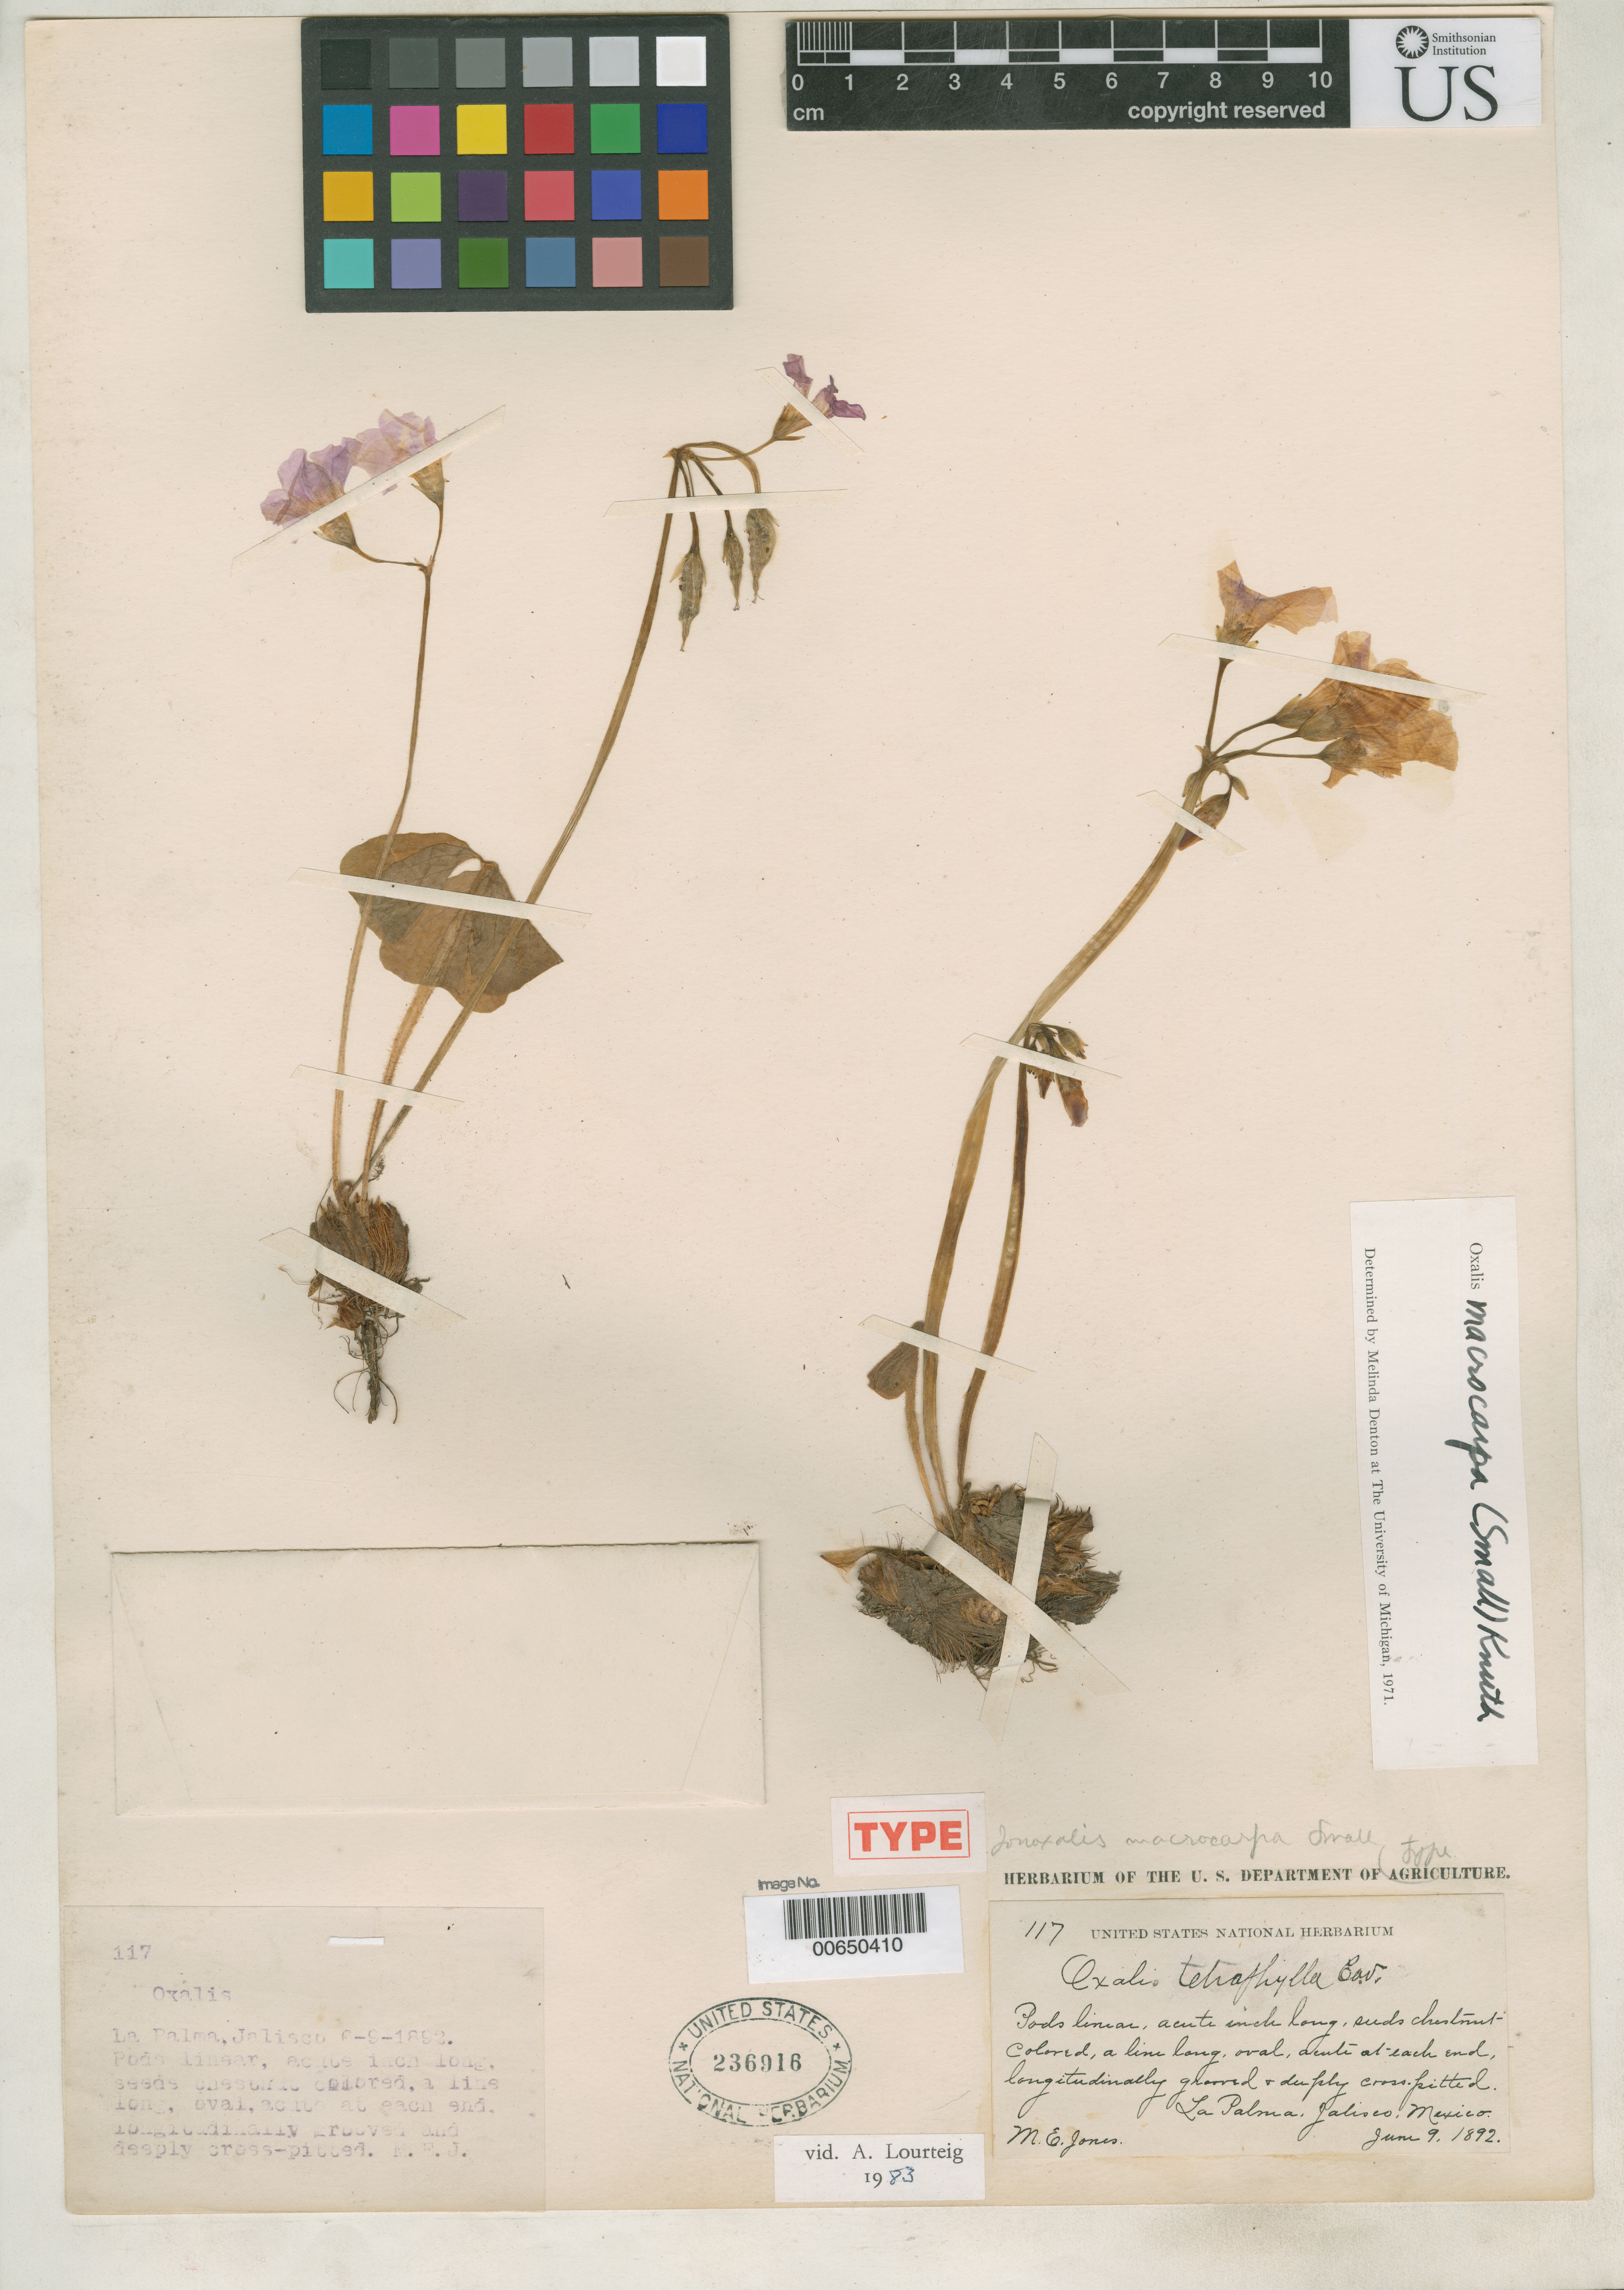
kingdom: Plantae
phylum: Tracheophyta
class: Magnoliopsida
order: Oxalidales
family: Oxalidaceae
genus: Ionoxalis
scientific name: Ionoxalis macrocarpa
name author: Small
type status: Type Fragment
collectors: M. E. Jones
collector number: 117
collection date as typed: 09 Jun 1892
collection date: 1892-06-09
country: Mexico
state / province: Jalisco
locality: La Palma.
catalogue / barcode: US 236916